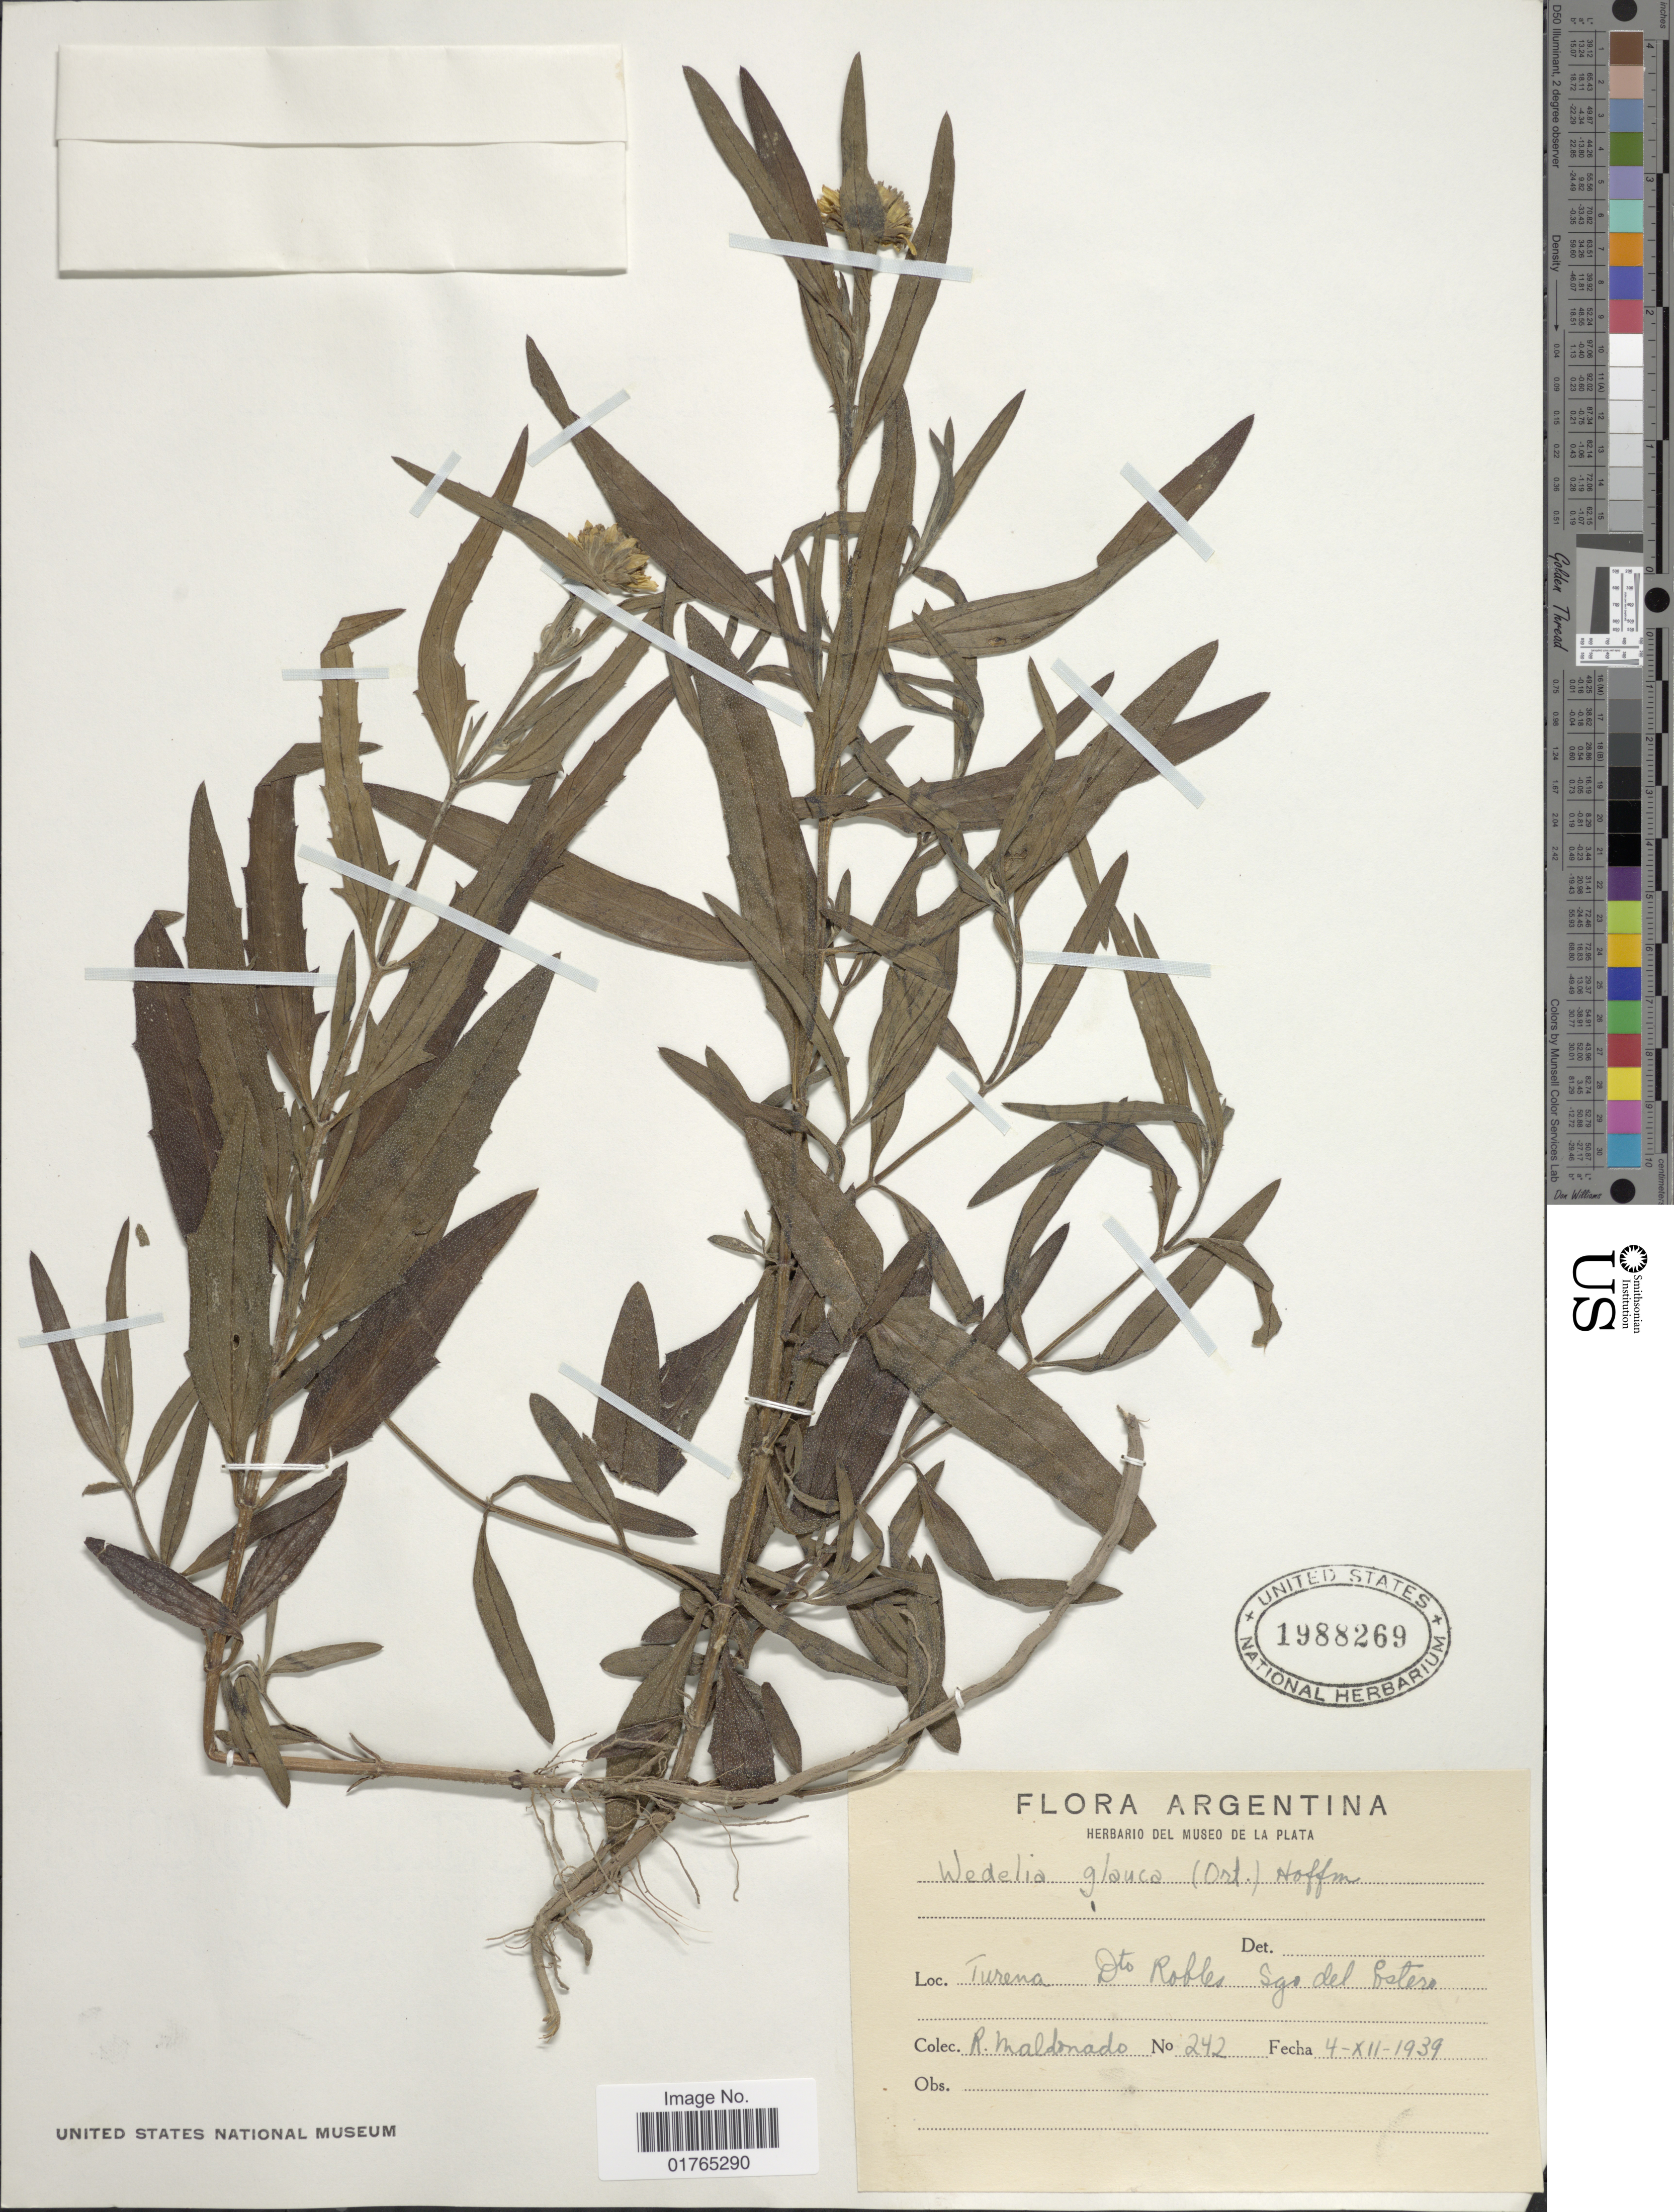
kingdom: Plantae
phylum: Tracheophyta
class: Magnoliopsida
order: Asterales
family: Asteraceae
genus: Pascalia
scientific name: Pascalia glauca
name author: Ortega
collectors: R. Maldonado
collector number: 242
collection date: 1939-12-04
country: Argentina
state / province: Santiago del Estero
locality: Turena Dto. Robles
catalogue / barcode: US 1988269